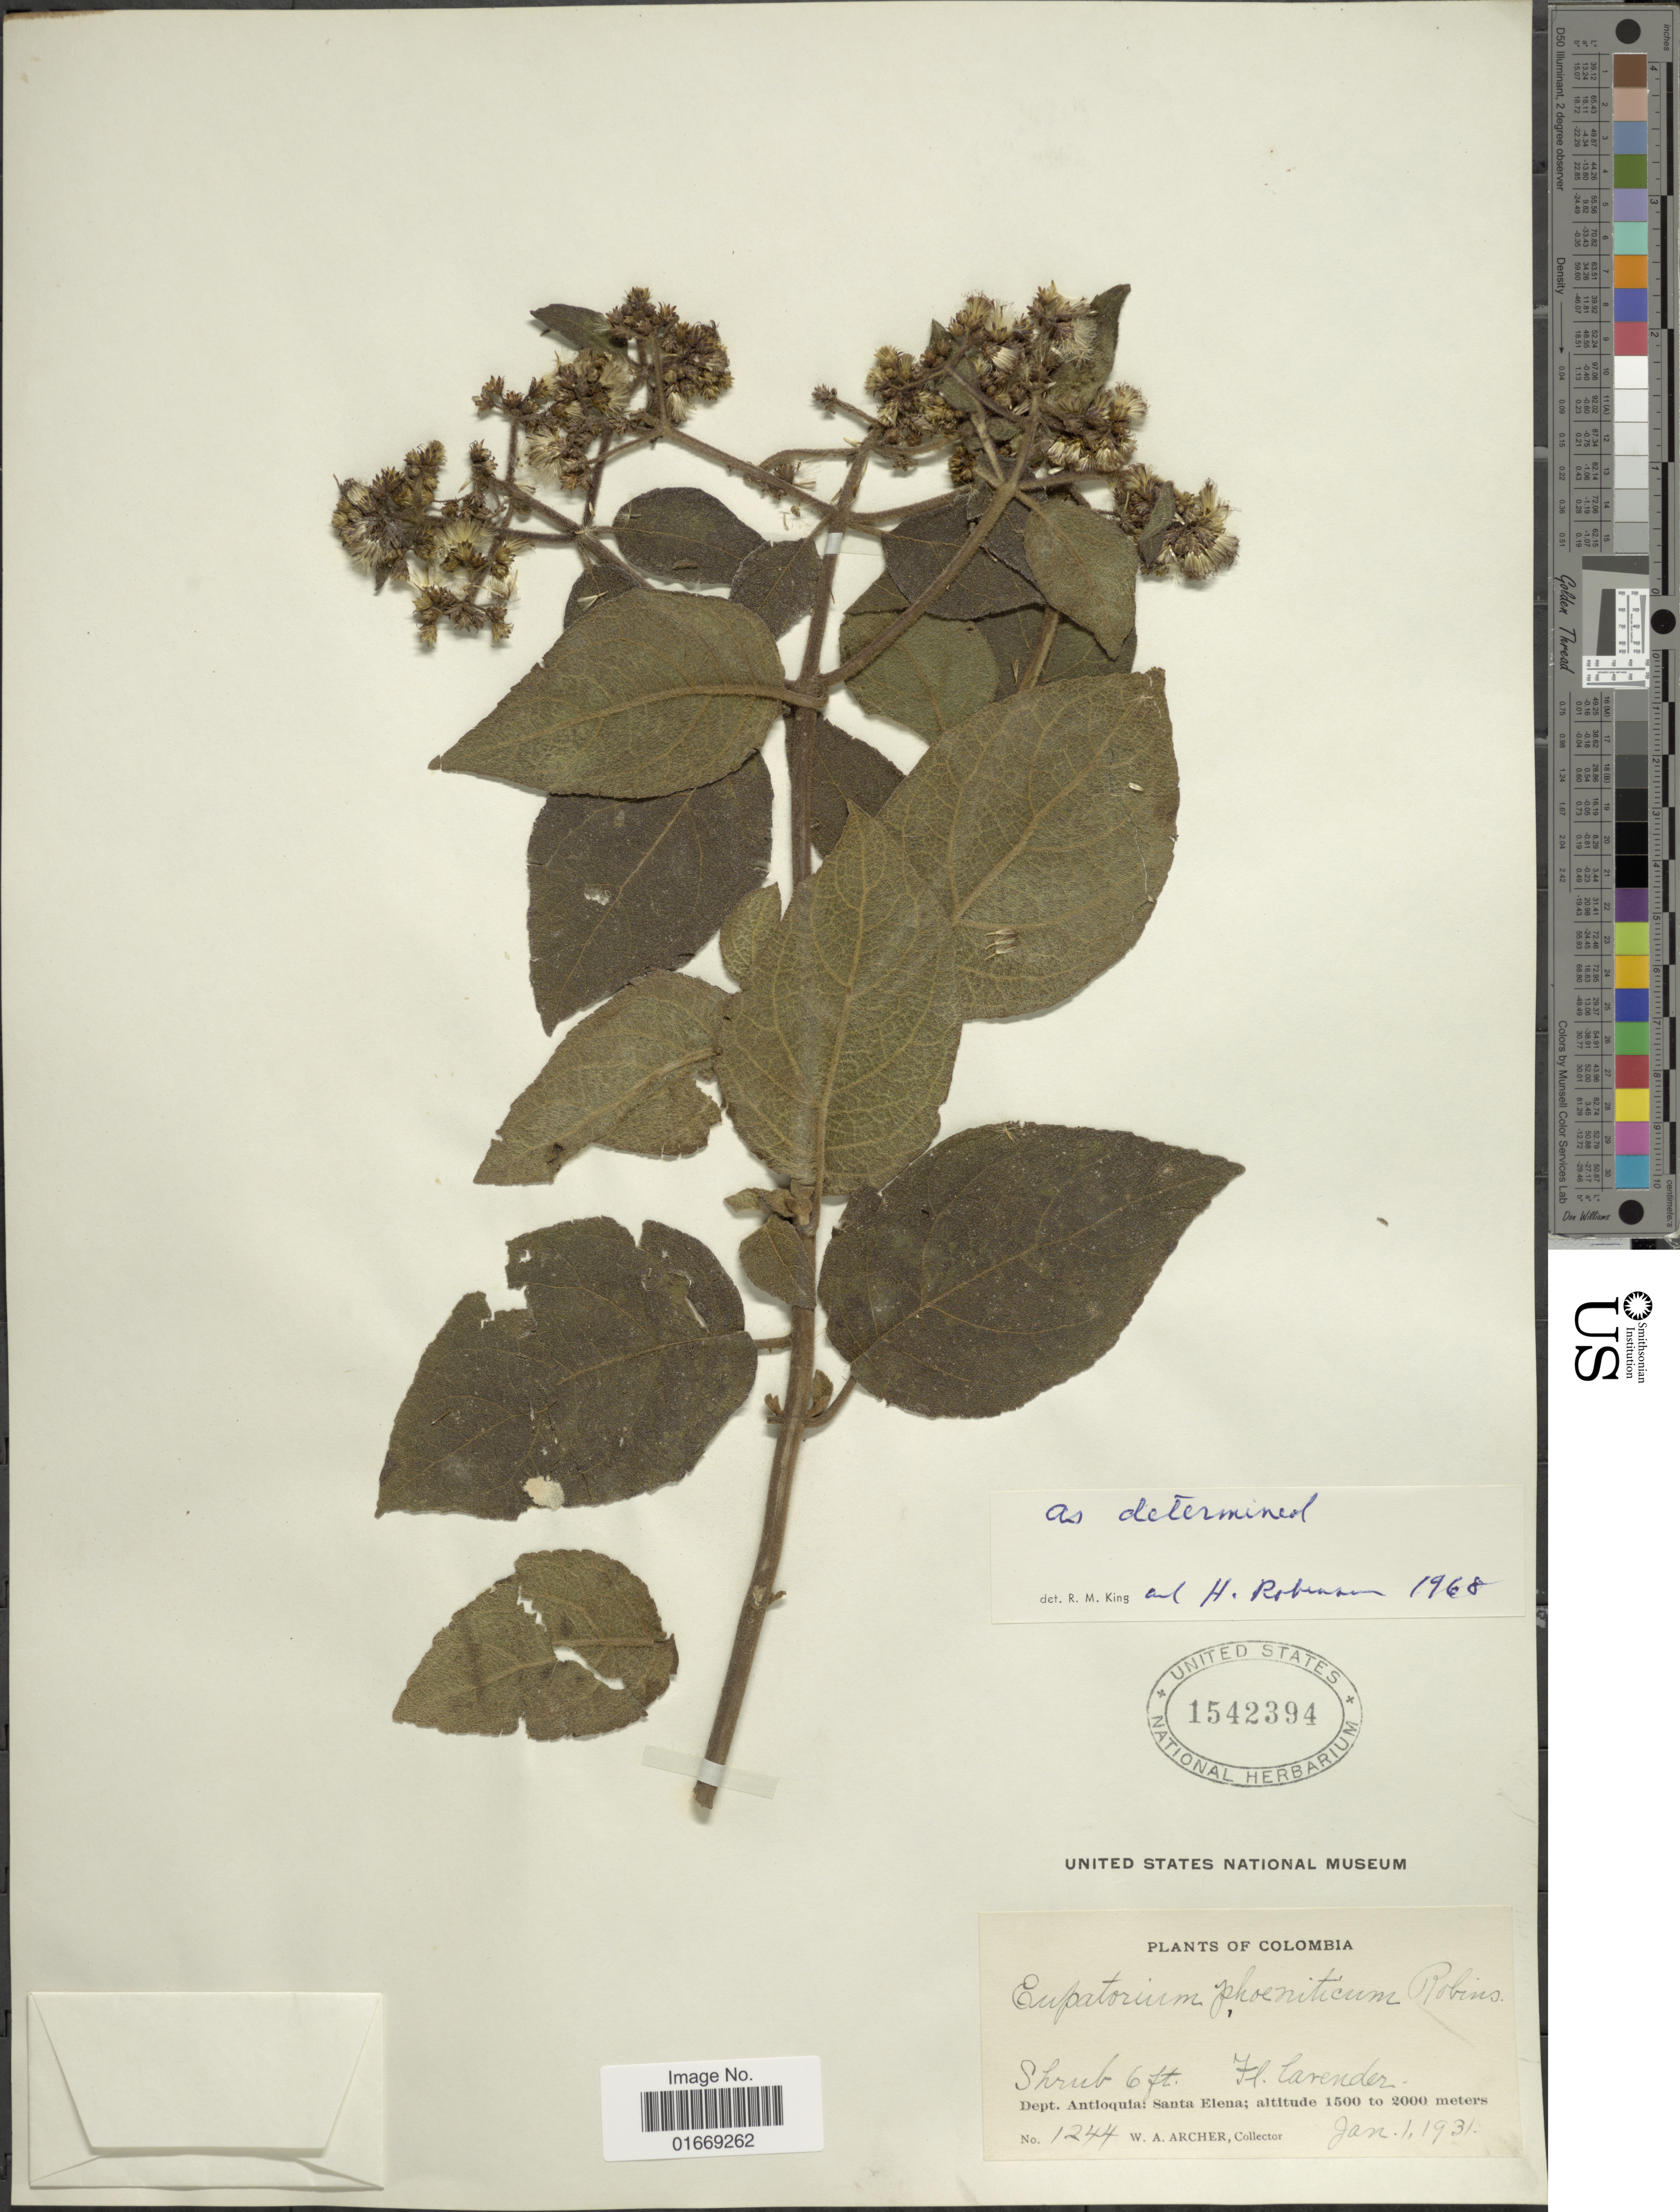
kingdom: Plantae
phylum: Tracheophyta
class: Magnoliopsida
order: Asterales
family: Asteraceae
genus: Hebeclinium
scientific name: Hebeclinium phoenicticum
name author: (B.L. Rob.) R.M. King & H. Rob.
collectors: W. A. Archer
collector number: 1244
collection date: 1931-01-01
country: Colombia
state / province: Antioquia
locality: Dept. Antioquia: Santa Elena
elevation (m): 1500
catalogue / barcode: US 1542394